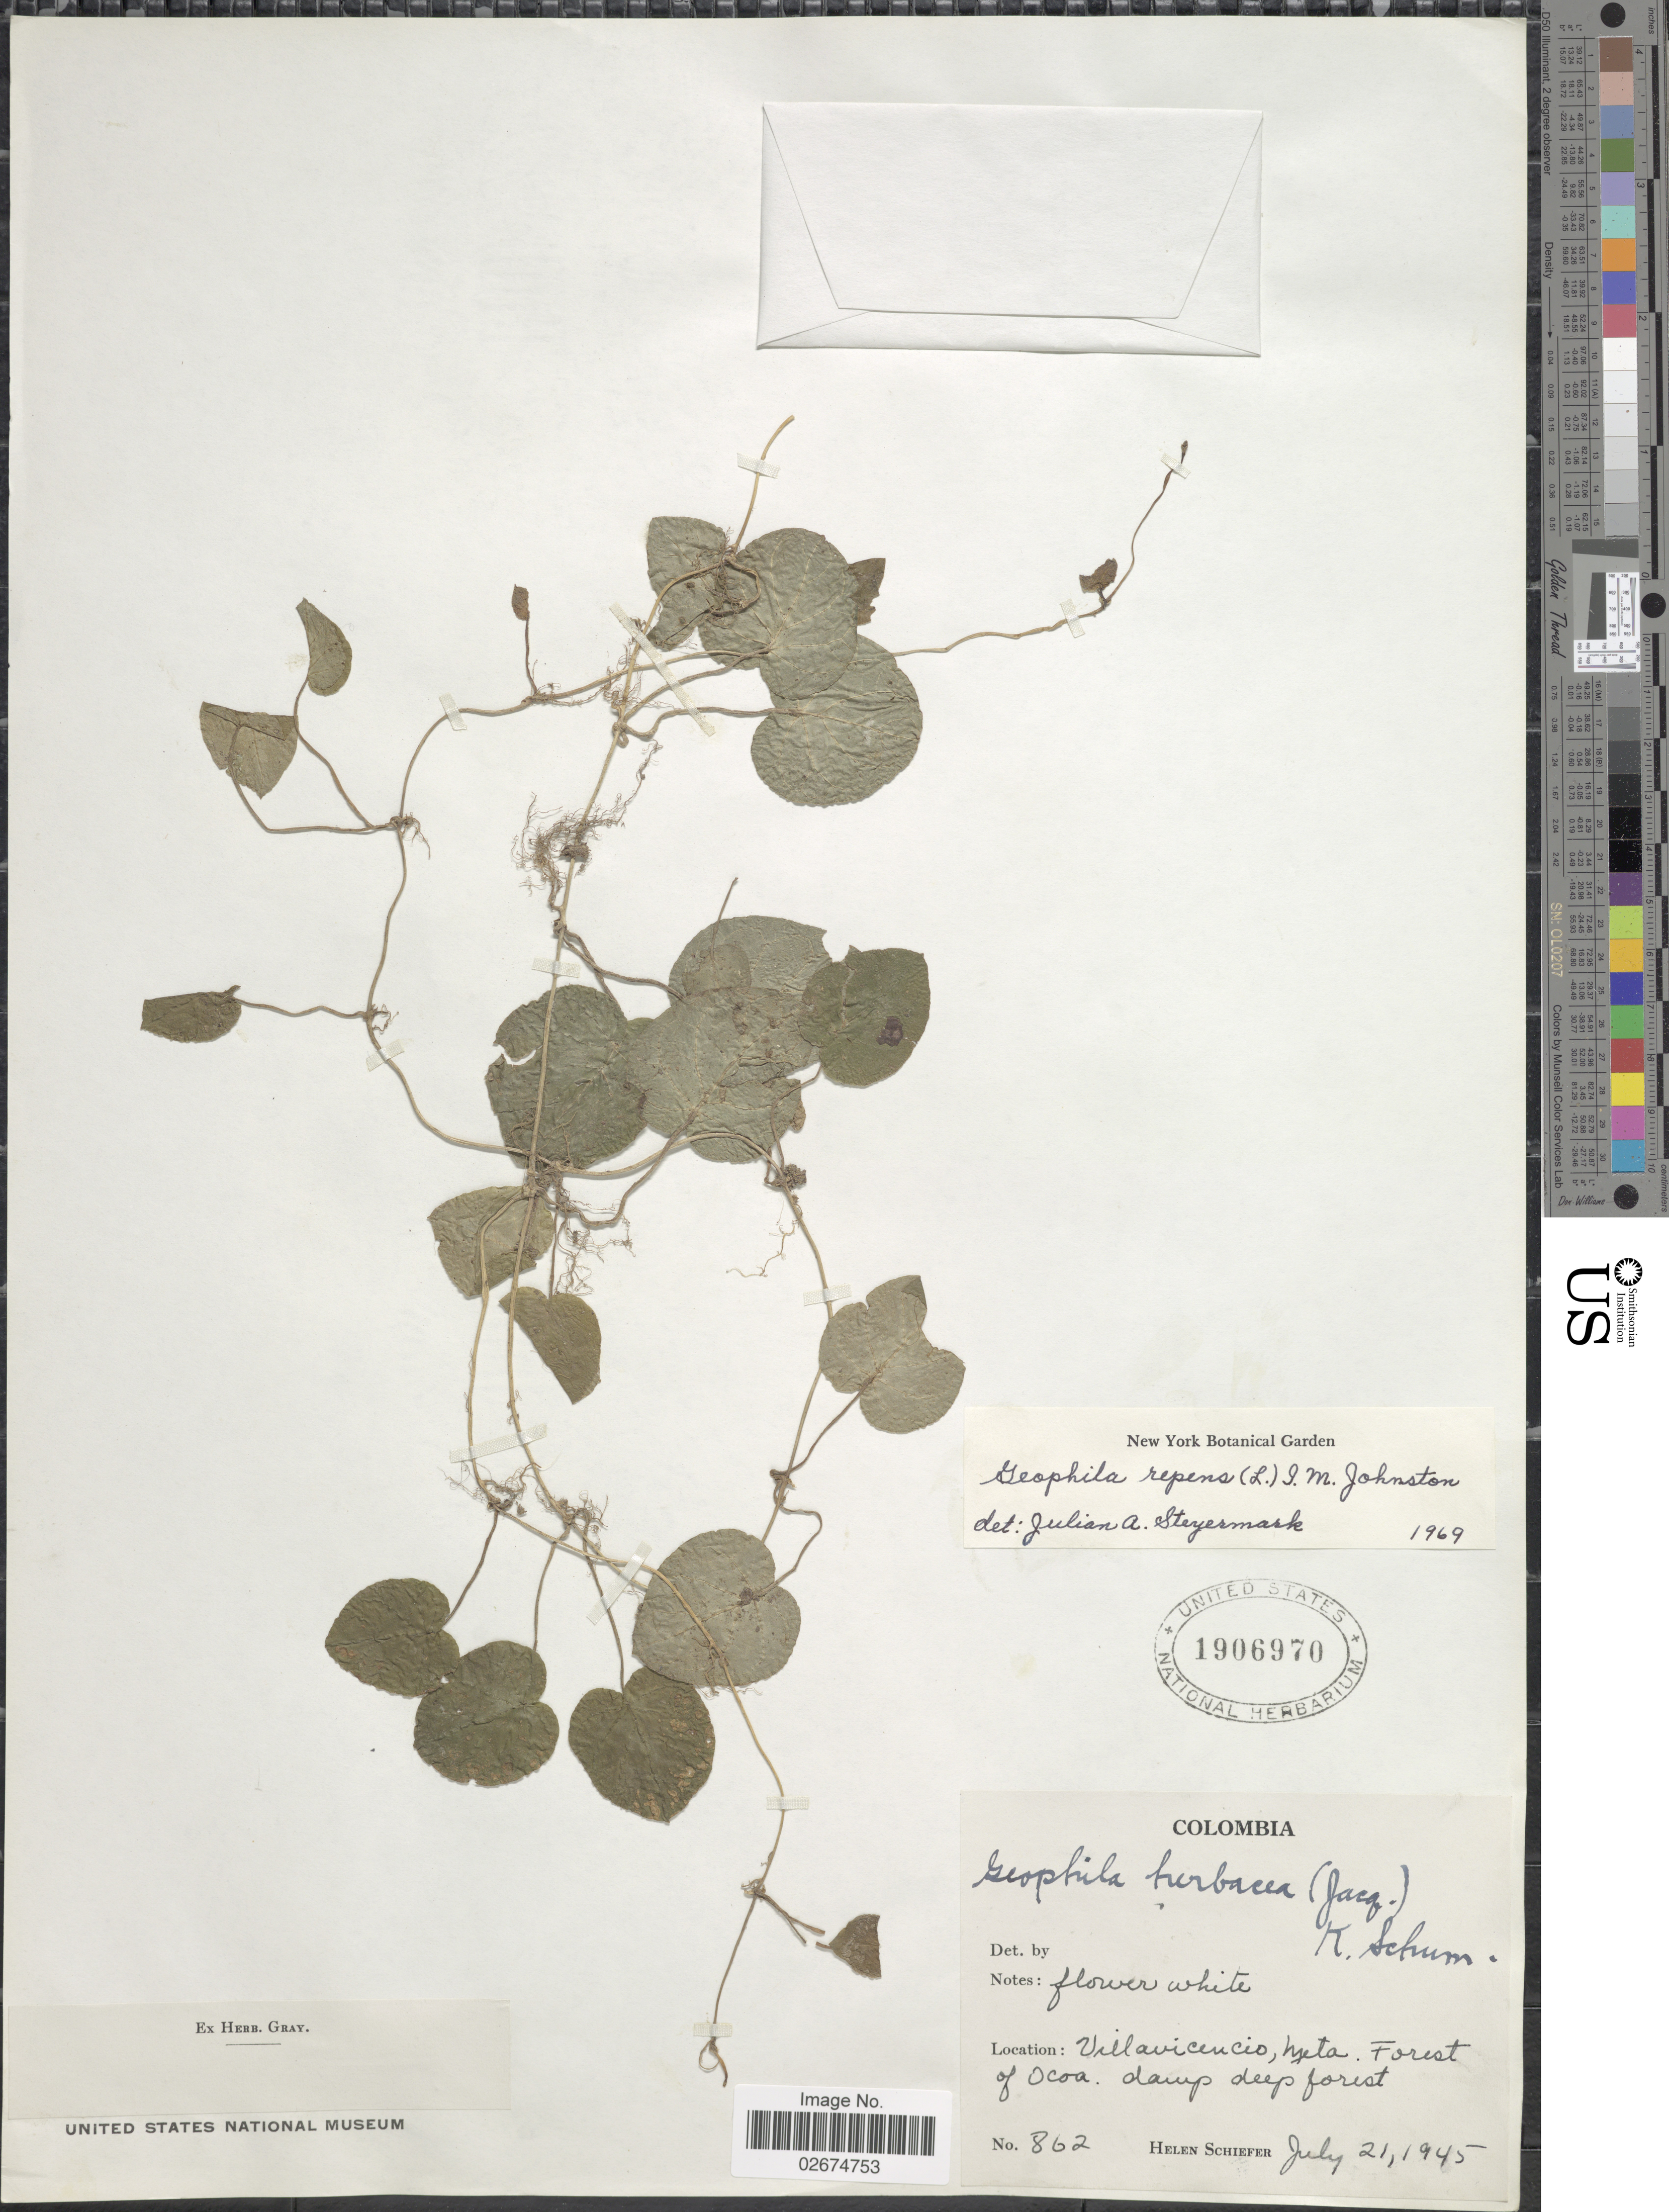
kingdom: Plantae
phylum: Tracheophyta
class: Magnoliopsida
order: Gentianales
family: Rubiaceae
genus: Carinta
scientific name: Carinta repens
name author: (L.) L.B. Sm. & Downs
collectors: H. Schiefer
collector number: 862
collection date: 1945-07-21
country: Colombia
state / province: Meta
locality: Villavicencio, Meta, Forest of Ocoa, damp deep forest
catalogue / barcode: US 1906970